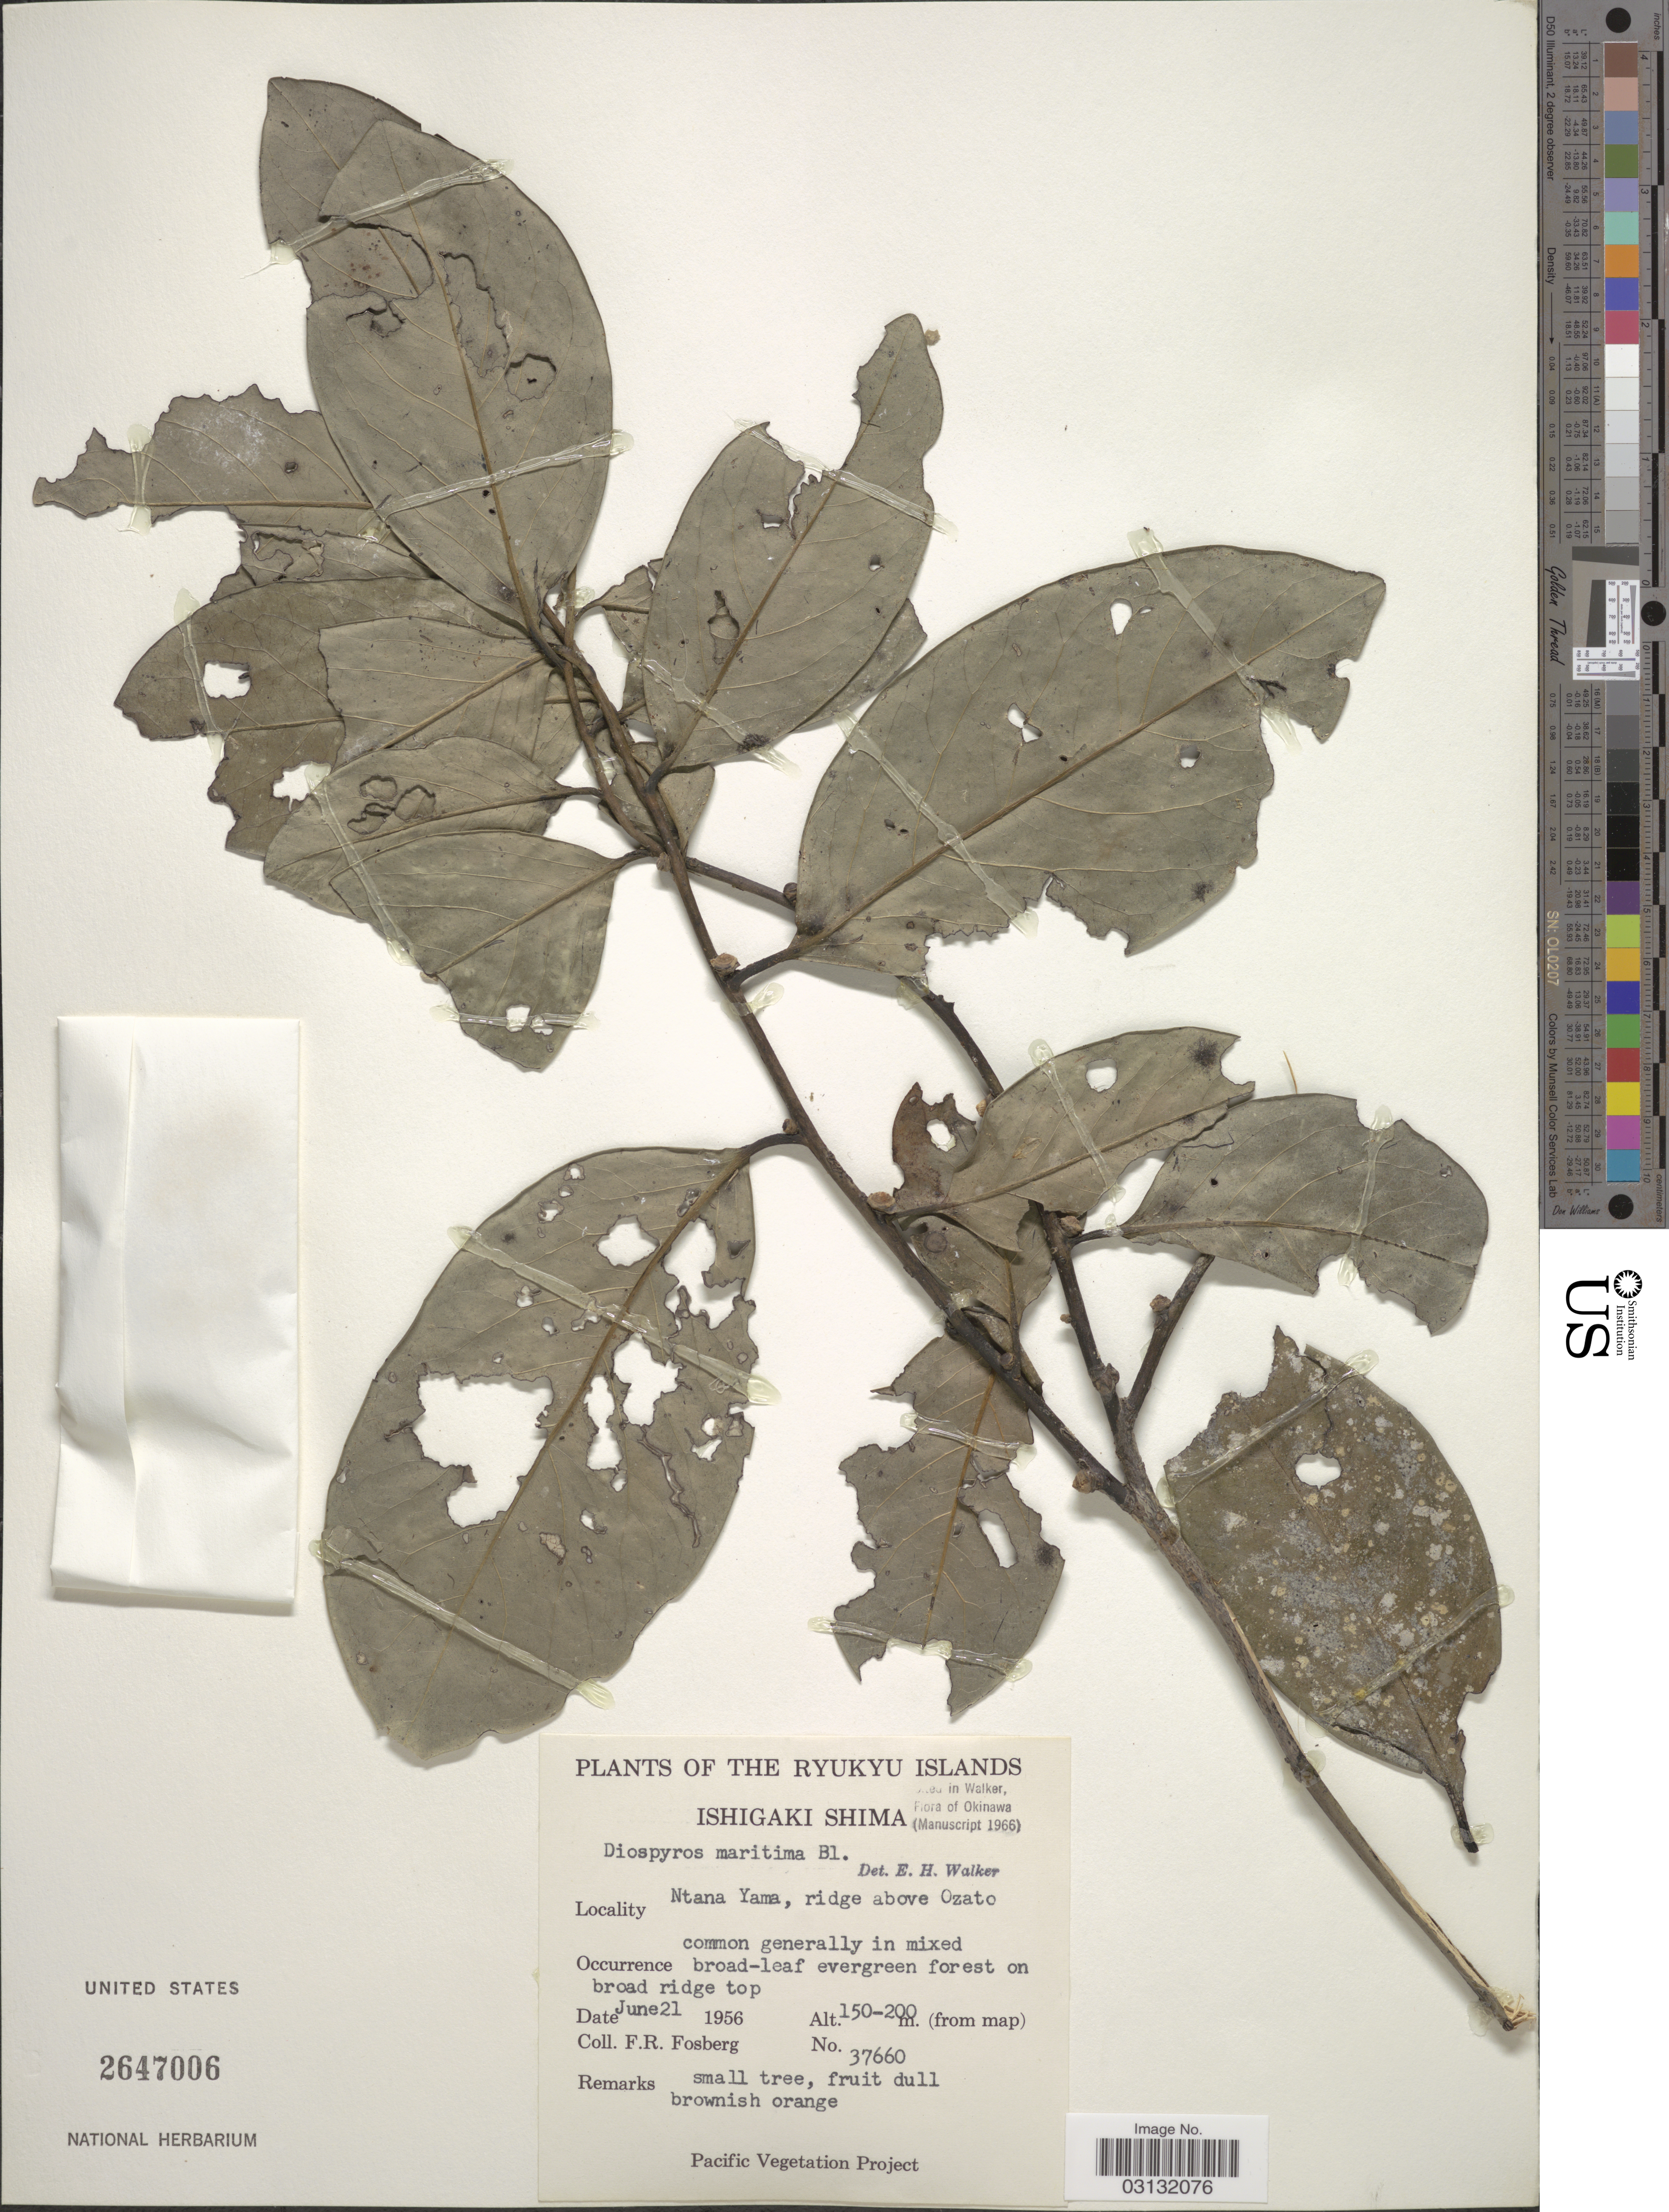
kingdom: Plantae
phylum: Tracheophyta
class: Magnoliopsida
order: Ericales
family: Ebenaceae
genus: Diospyros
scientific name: Diospyros maritima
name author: Blume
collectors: F. R. Fosberg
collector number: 37660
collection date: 1956-06-21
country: Japan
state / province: Okinawa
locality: The Ryukyu Islands, Ishigaki Shima, Ntana Yama, ridge above Ozato.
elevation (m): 150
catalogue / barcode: US 2647006